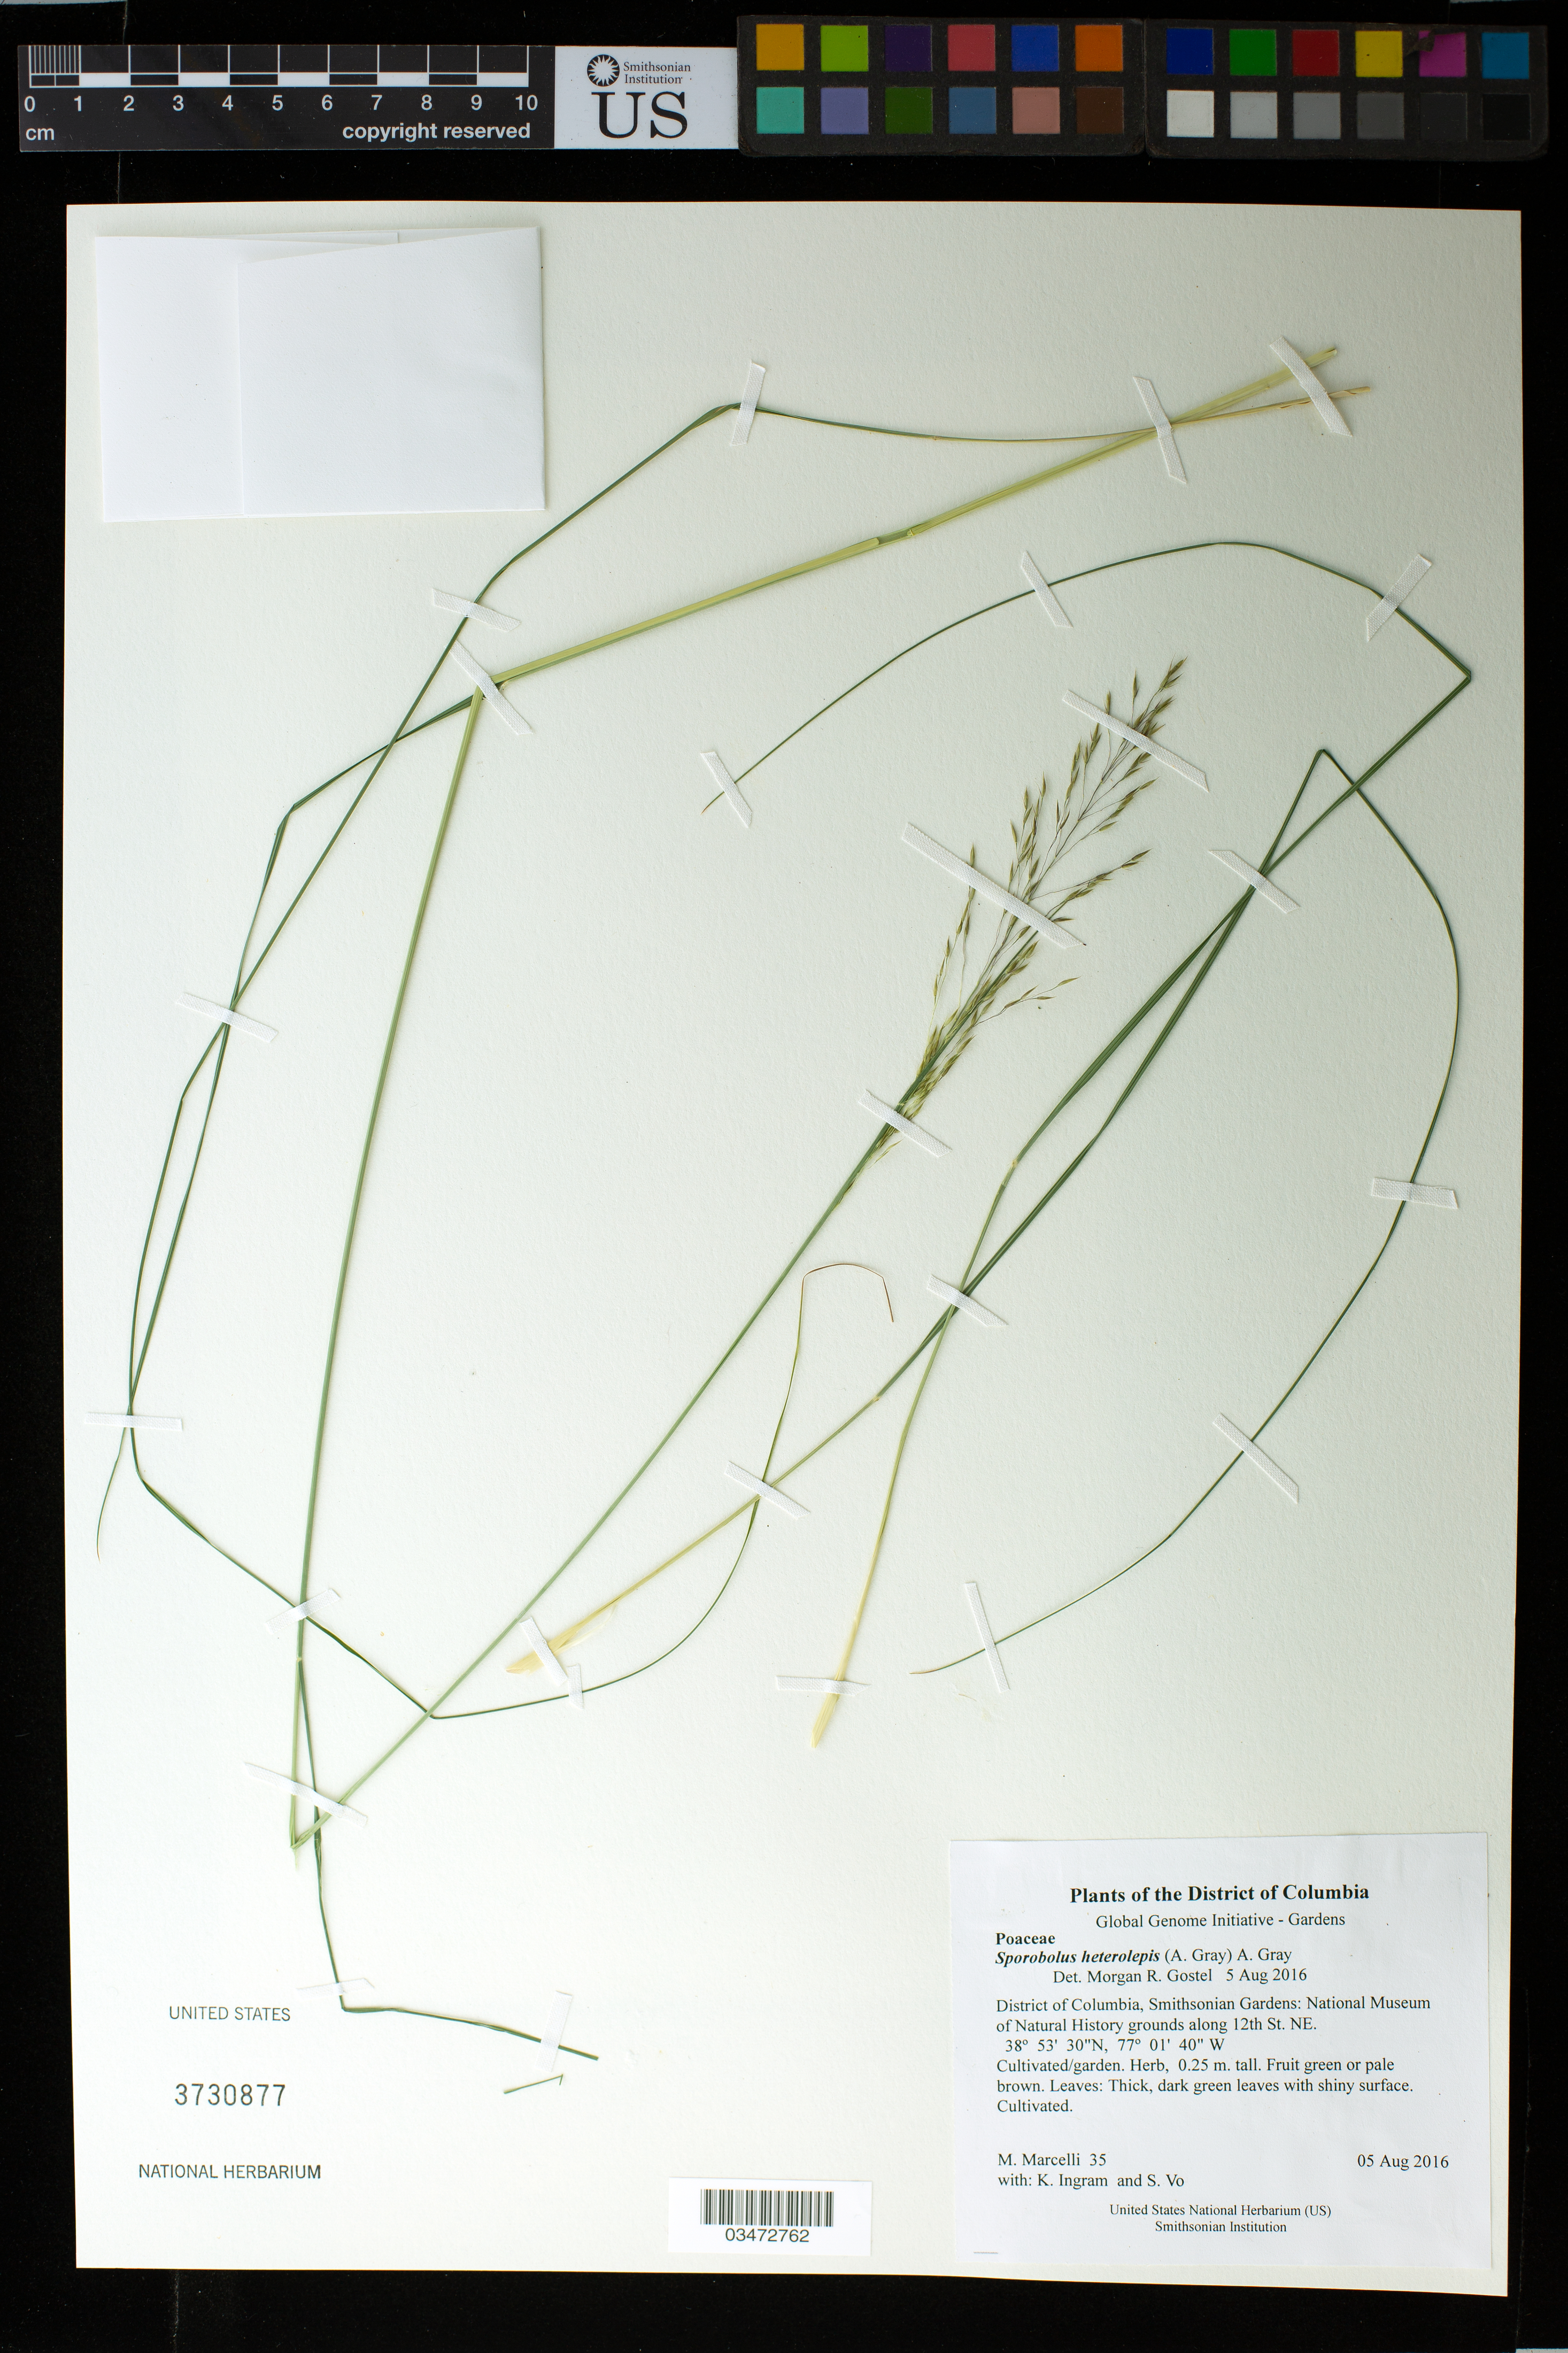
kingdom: Plantae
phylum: Tracheophyta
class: Liliopsida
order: Poales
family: Poaceae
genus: Sporobolus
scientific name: Sporobolus heterolepis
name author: (A. Gray) A. Gray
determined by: Gostel, Morgan R., (BRIT), Botanical Research Institute of Texas (UNITED STATES)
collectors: M. Marcelli, K. S. Ingram & S. Vo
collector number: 35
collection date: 2016-08-05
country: United States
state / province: District of Columbia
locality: Smithsonian Gardens: National Museum of Natural History grounds along 12th St. NE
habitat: Cultivated/garden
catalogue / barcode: US 3730877